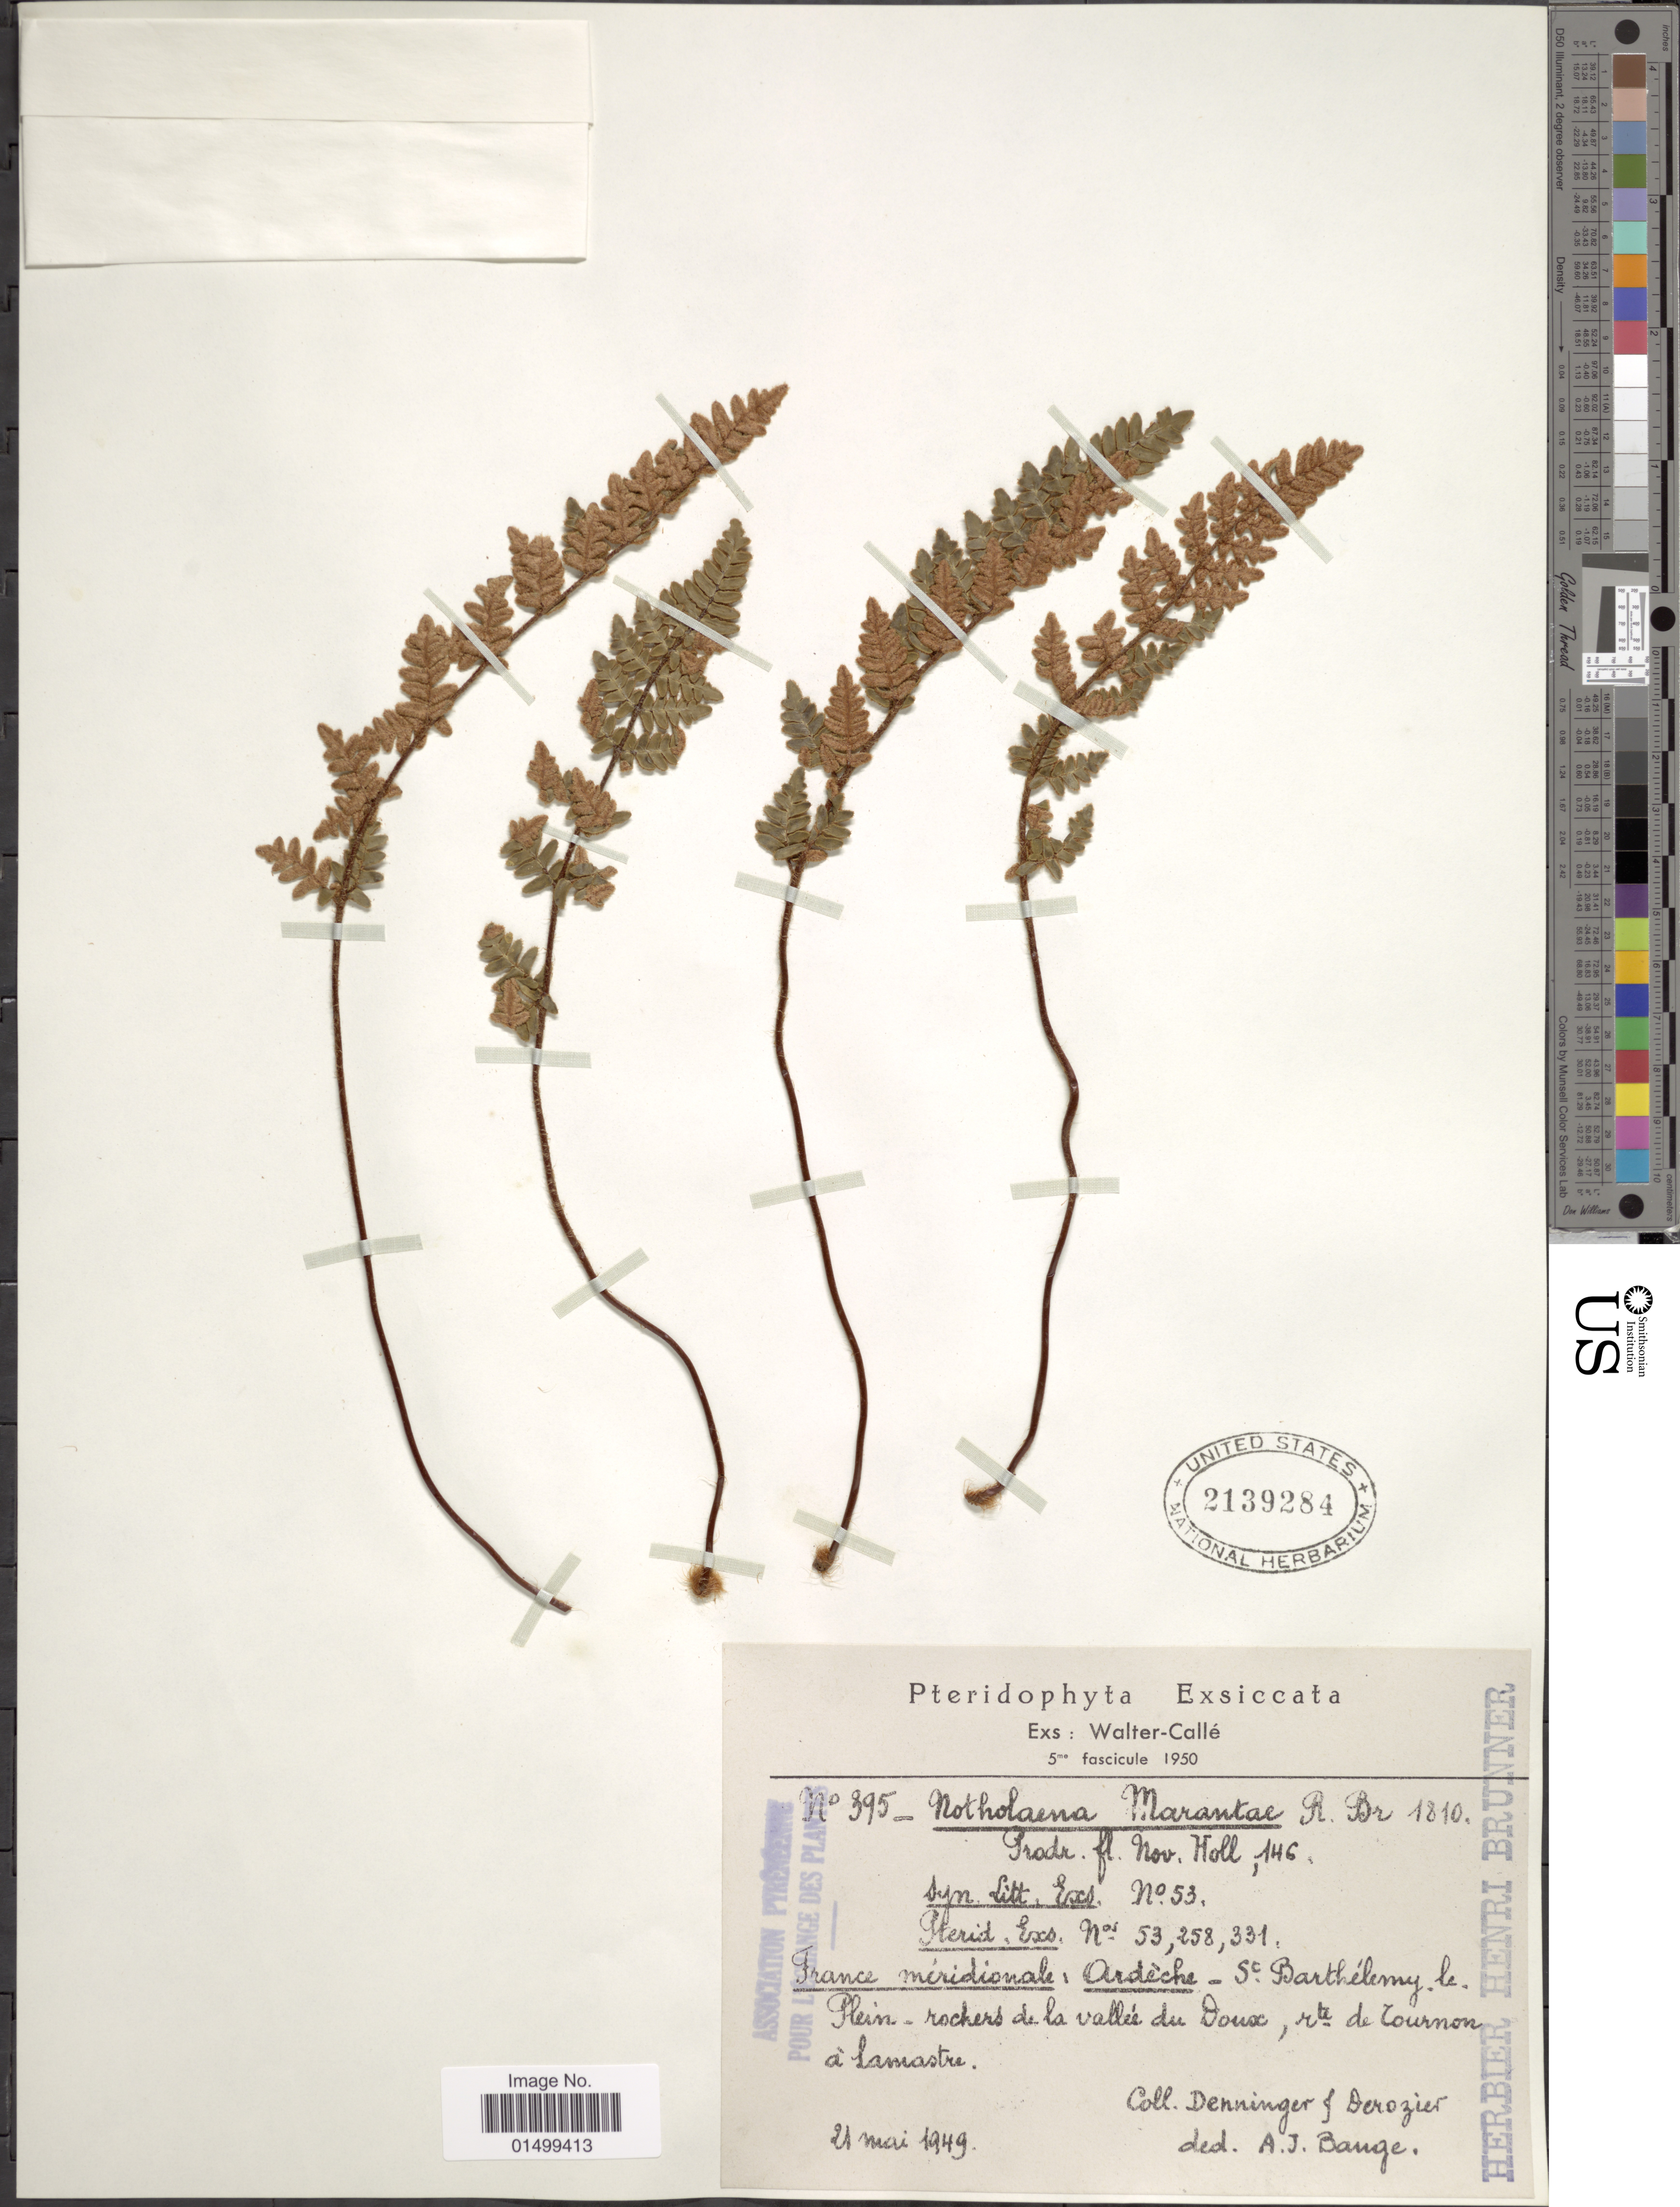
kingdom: Plantae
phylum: Tracheophyta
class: Polypodiopsida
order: Polypodiales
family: Pteridaceae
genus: Cheilanthes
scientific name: Cheilanthes marantae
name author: Domin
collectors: Denninger & Derozier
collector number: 395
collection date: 1949-05-21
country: France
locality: Ordeche- St. Barthelemy le Plein- rockers de la vallee du Doux, rte de Cournon a lamastre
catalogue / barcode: US 2139284